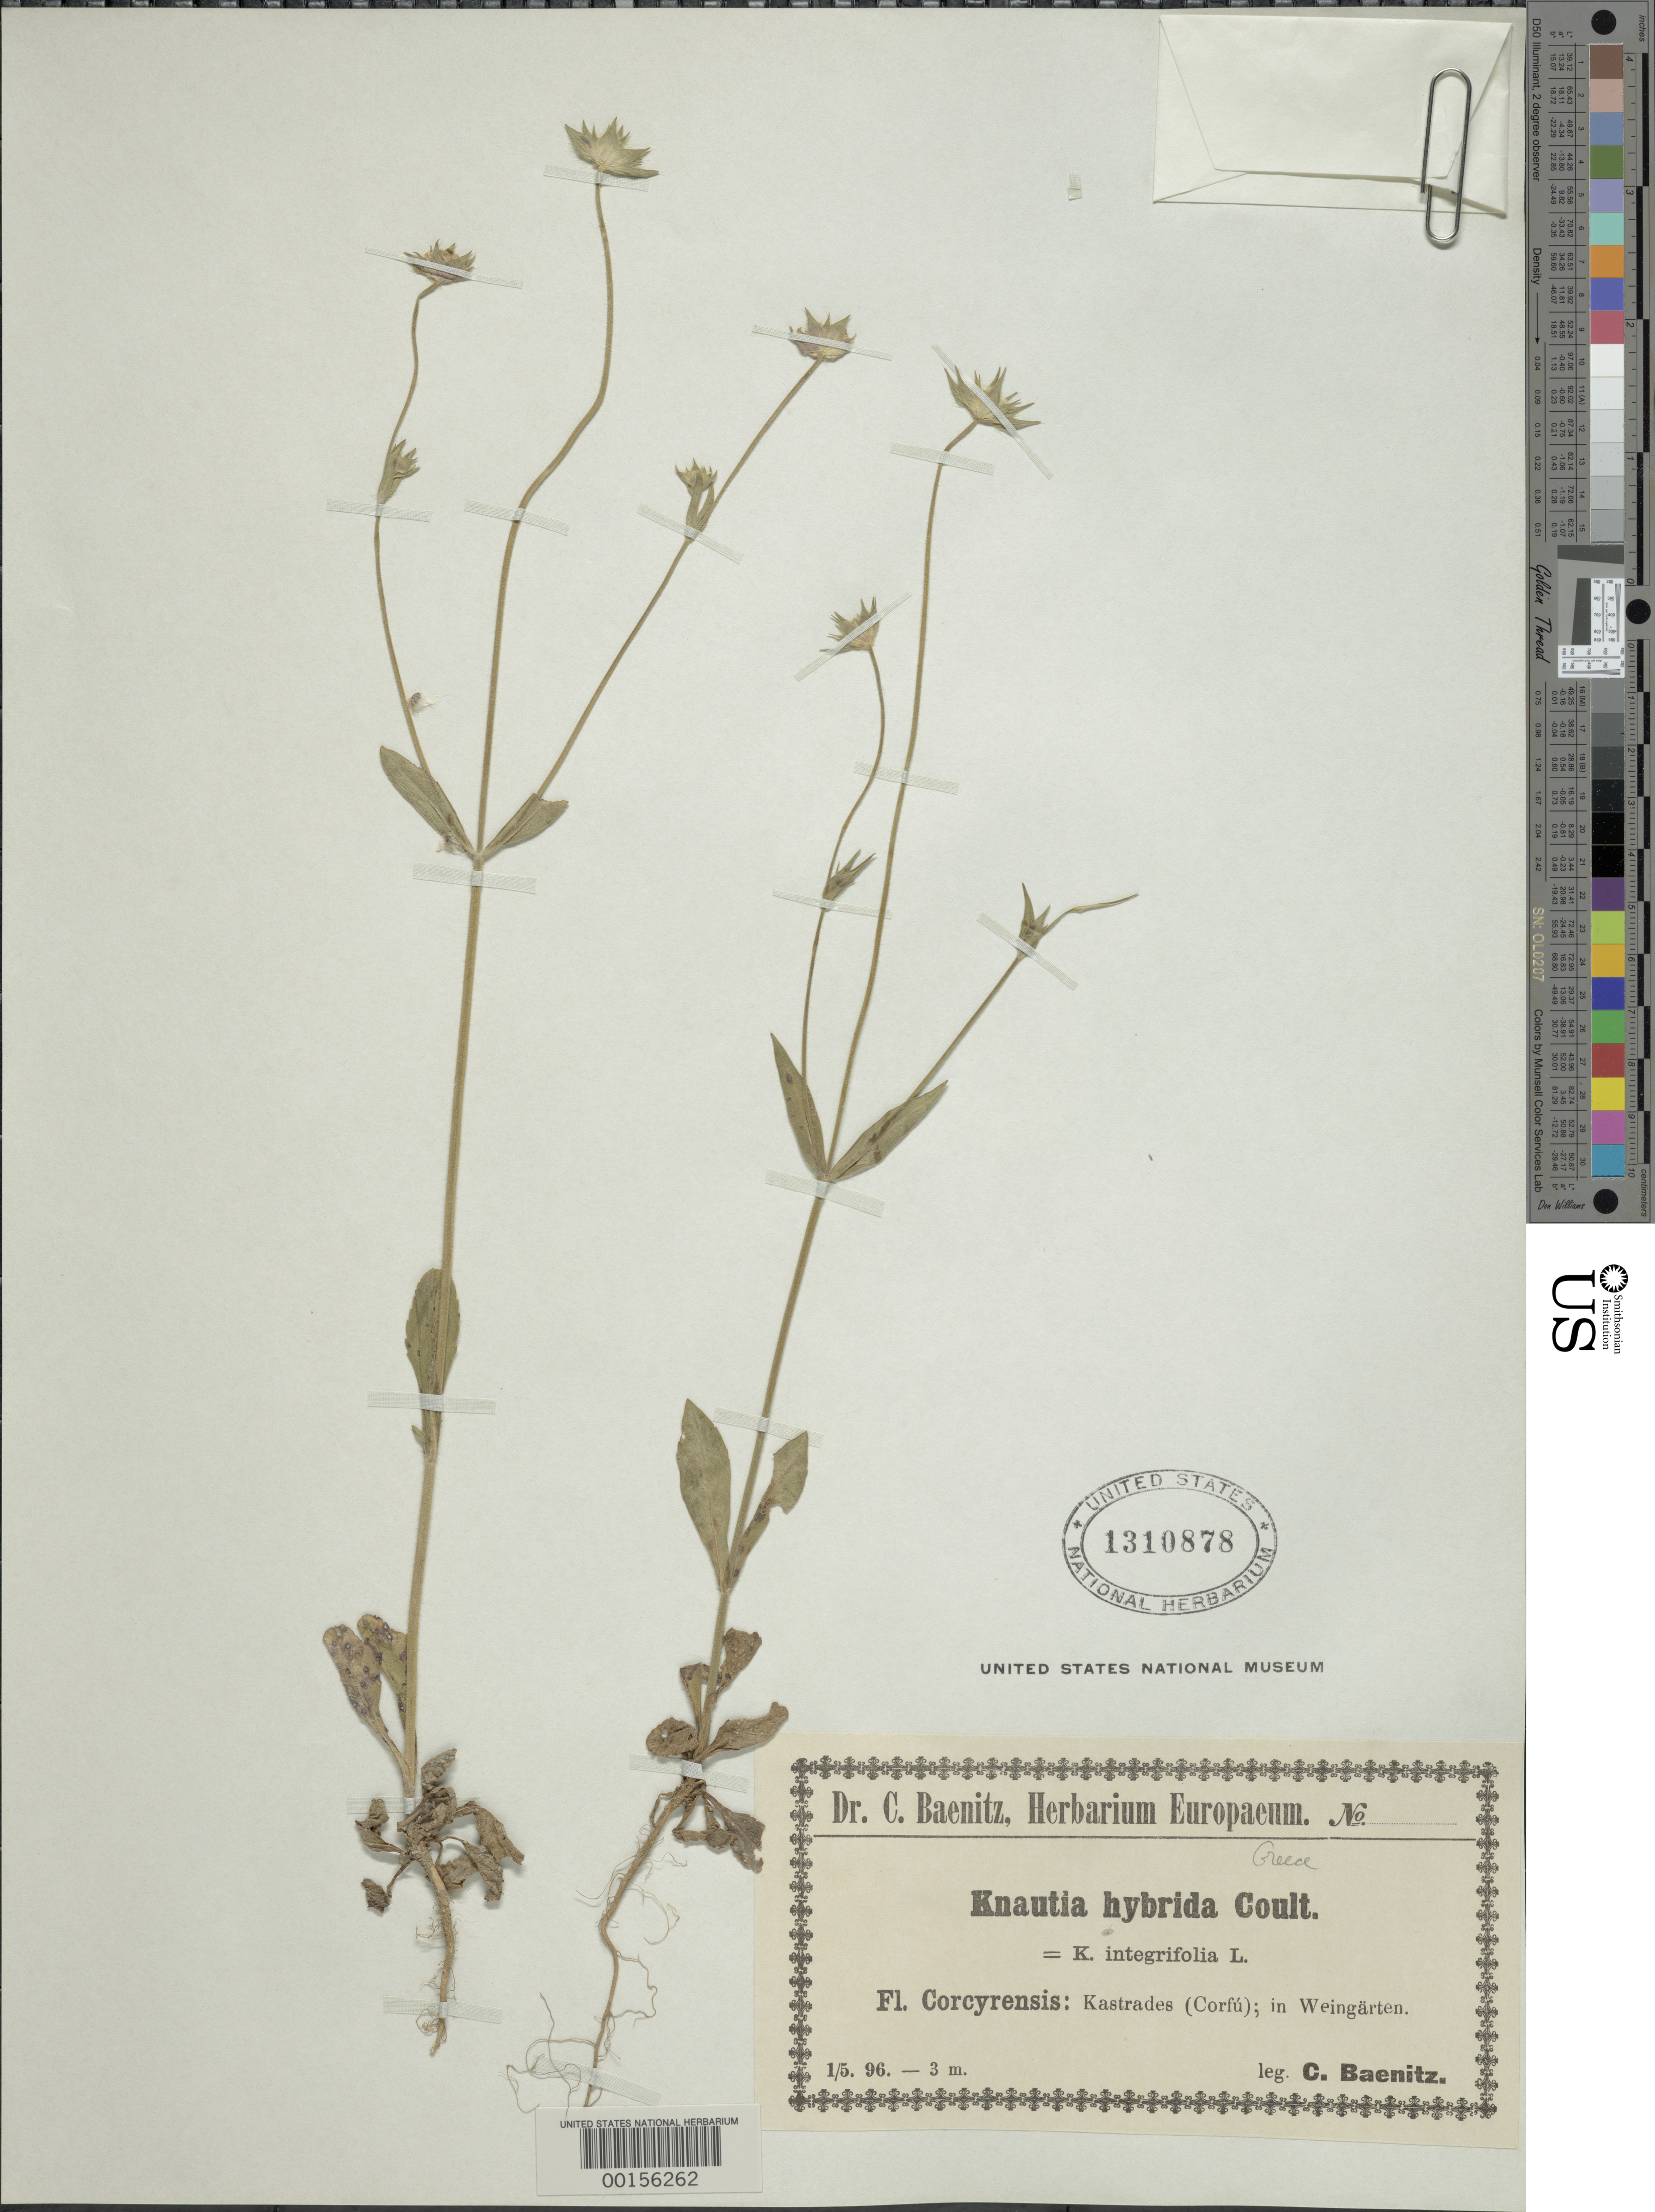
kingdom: Plantae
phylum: Tracheophyta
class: Magnoliopsida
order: Dipsacales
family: Caprifoliaceae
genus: Knautia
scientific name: Knautia hybrida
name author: Coult.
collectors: C. G. Baenitz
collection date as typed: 01 May 1896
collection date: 1896-05-01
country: Greece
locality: Corcyrensis, Corfu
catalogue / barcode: US 1310878